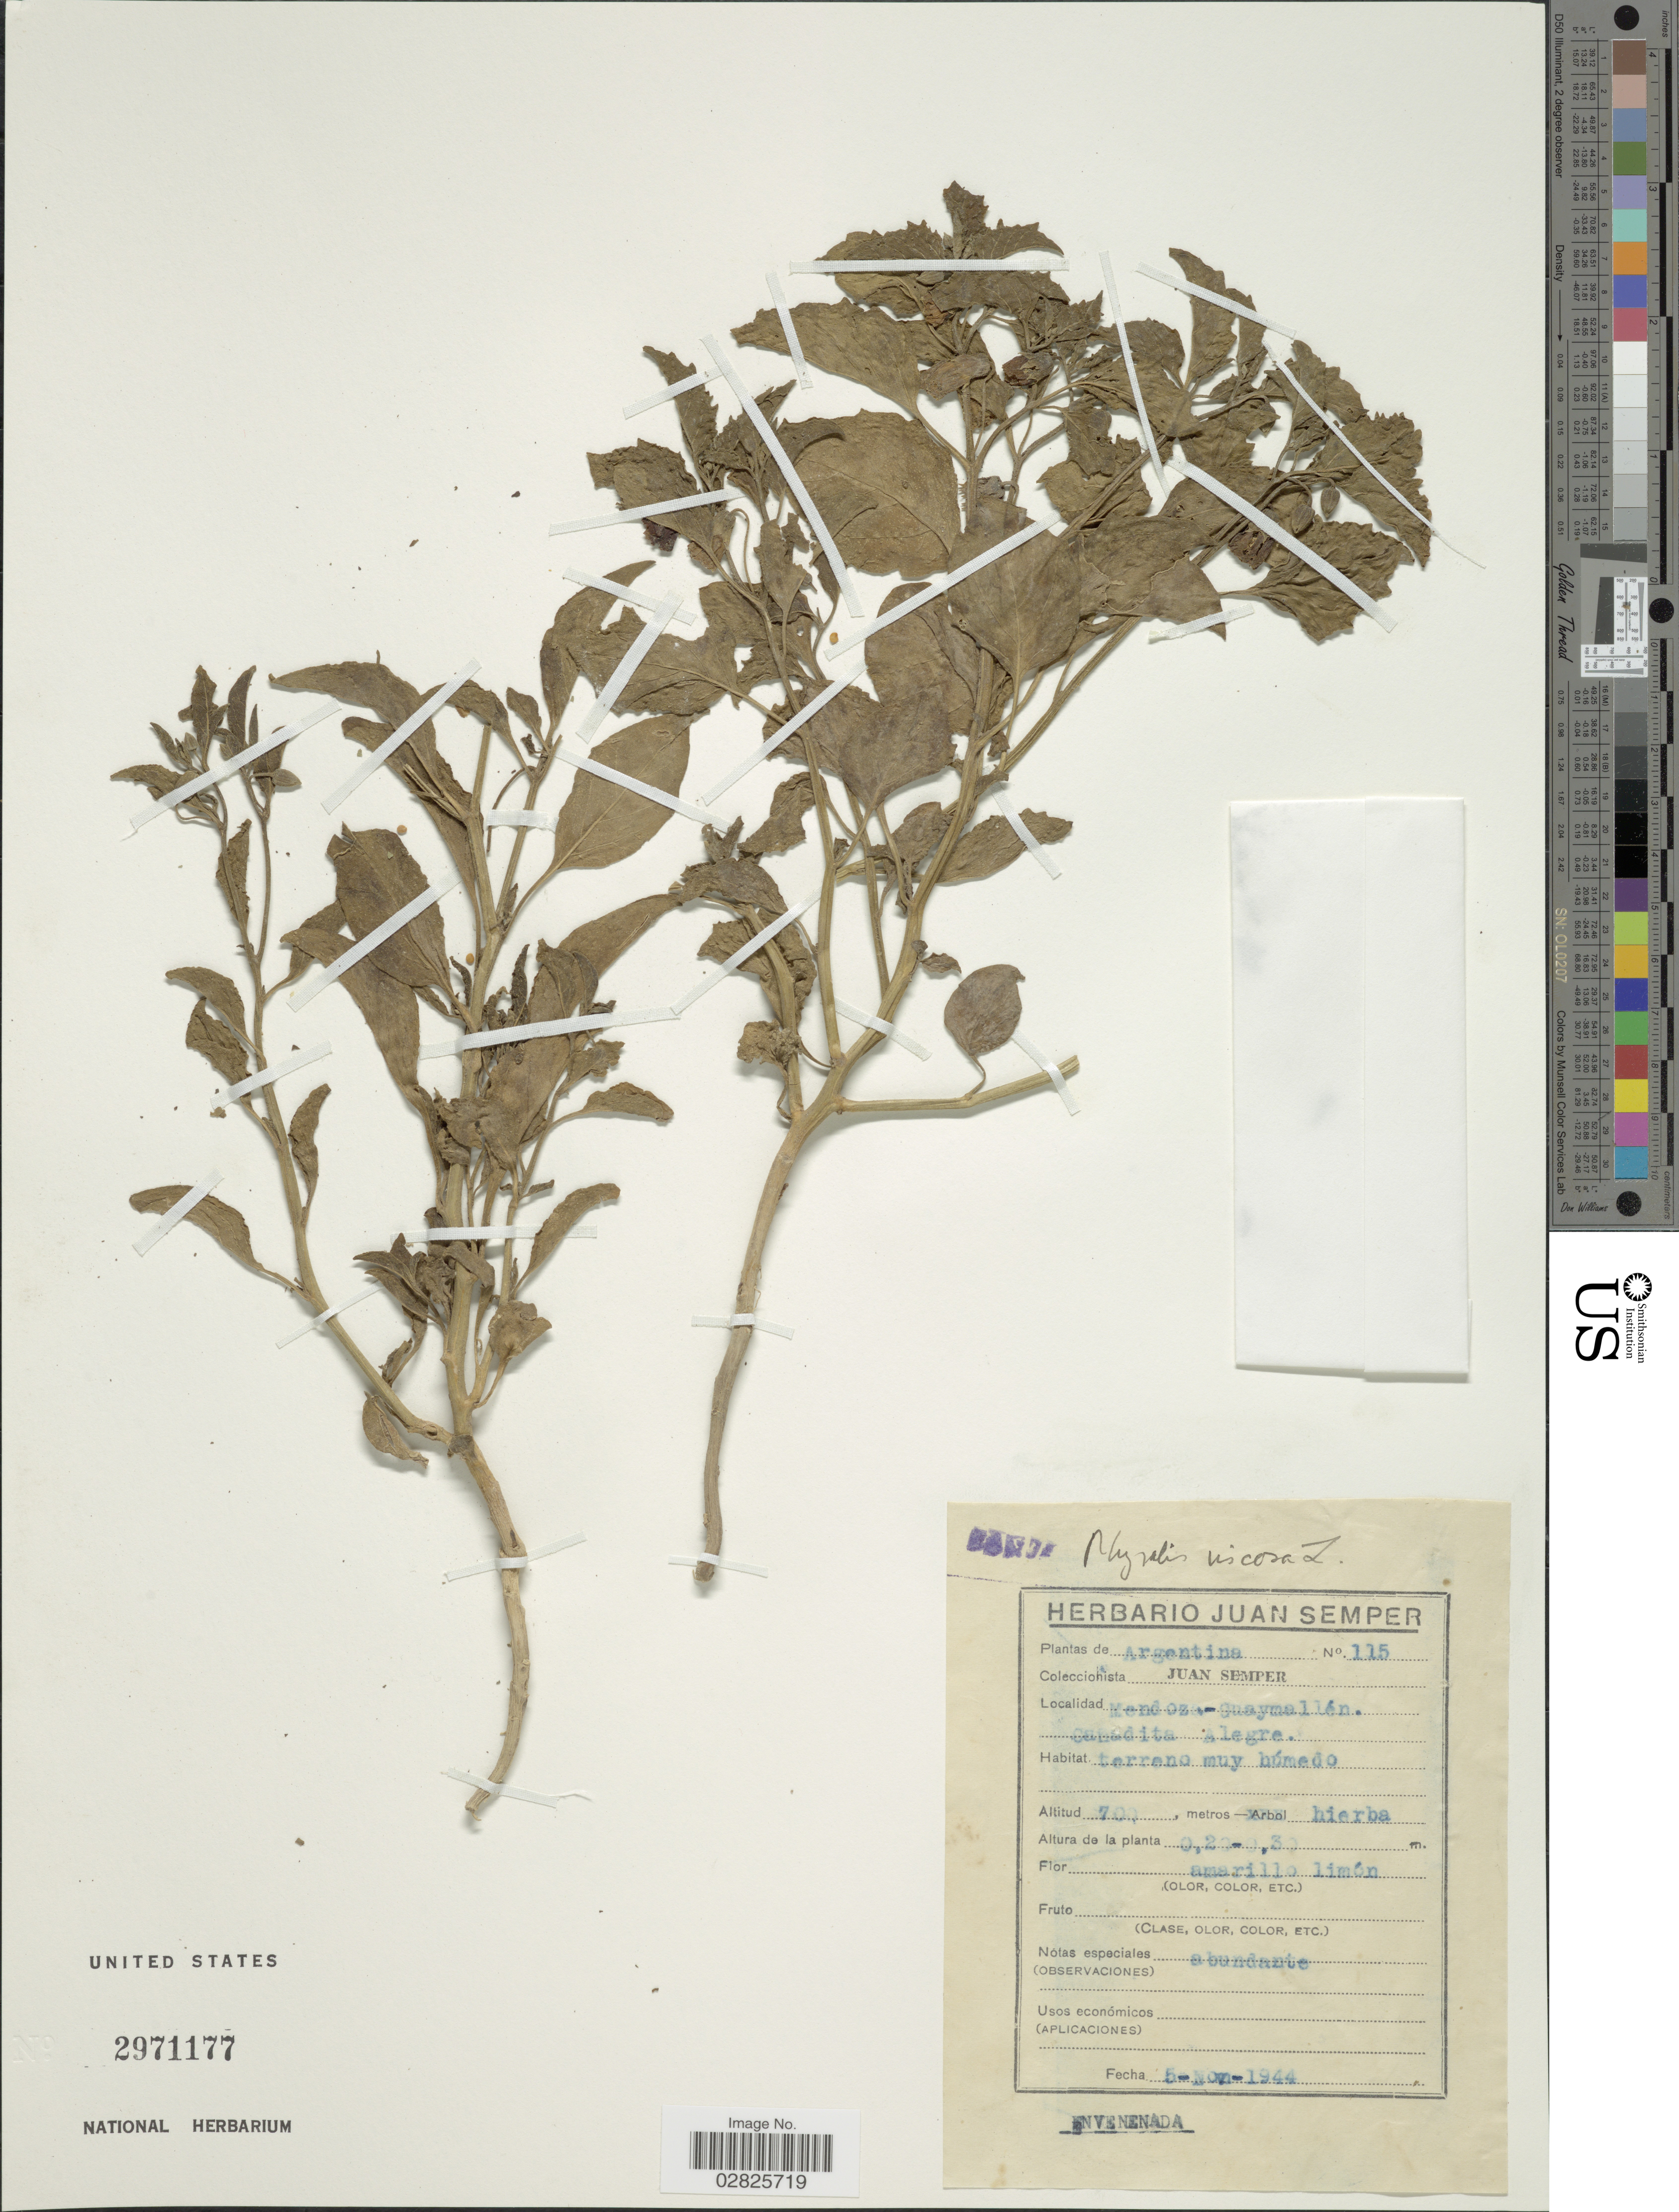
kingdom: Plantae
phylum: Tracheophyta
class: Magnoliopsida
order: Solanales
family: Solanaceae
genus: Physalis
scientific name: Physalis viscosa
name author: L.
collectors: J. Semper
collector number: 115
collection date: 1944-11-05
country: Argentina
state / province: Mendoza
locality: Cuaymallén. Canadita Alegre.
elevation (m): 700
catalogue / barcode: US 2971177